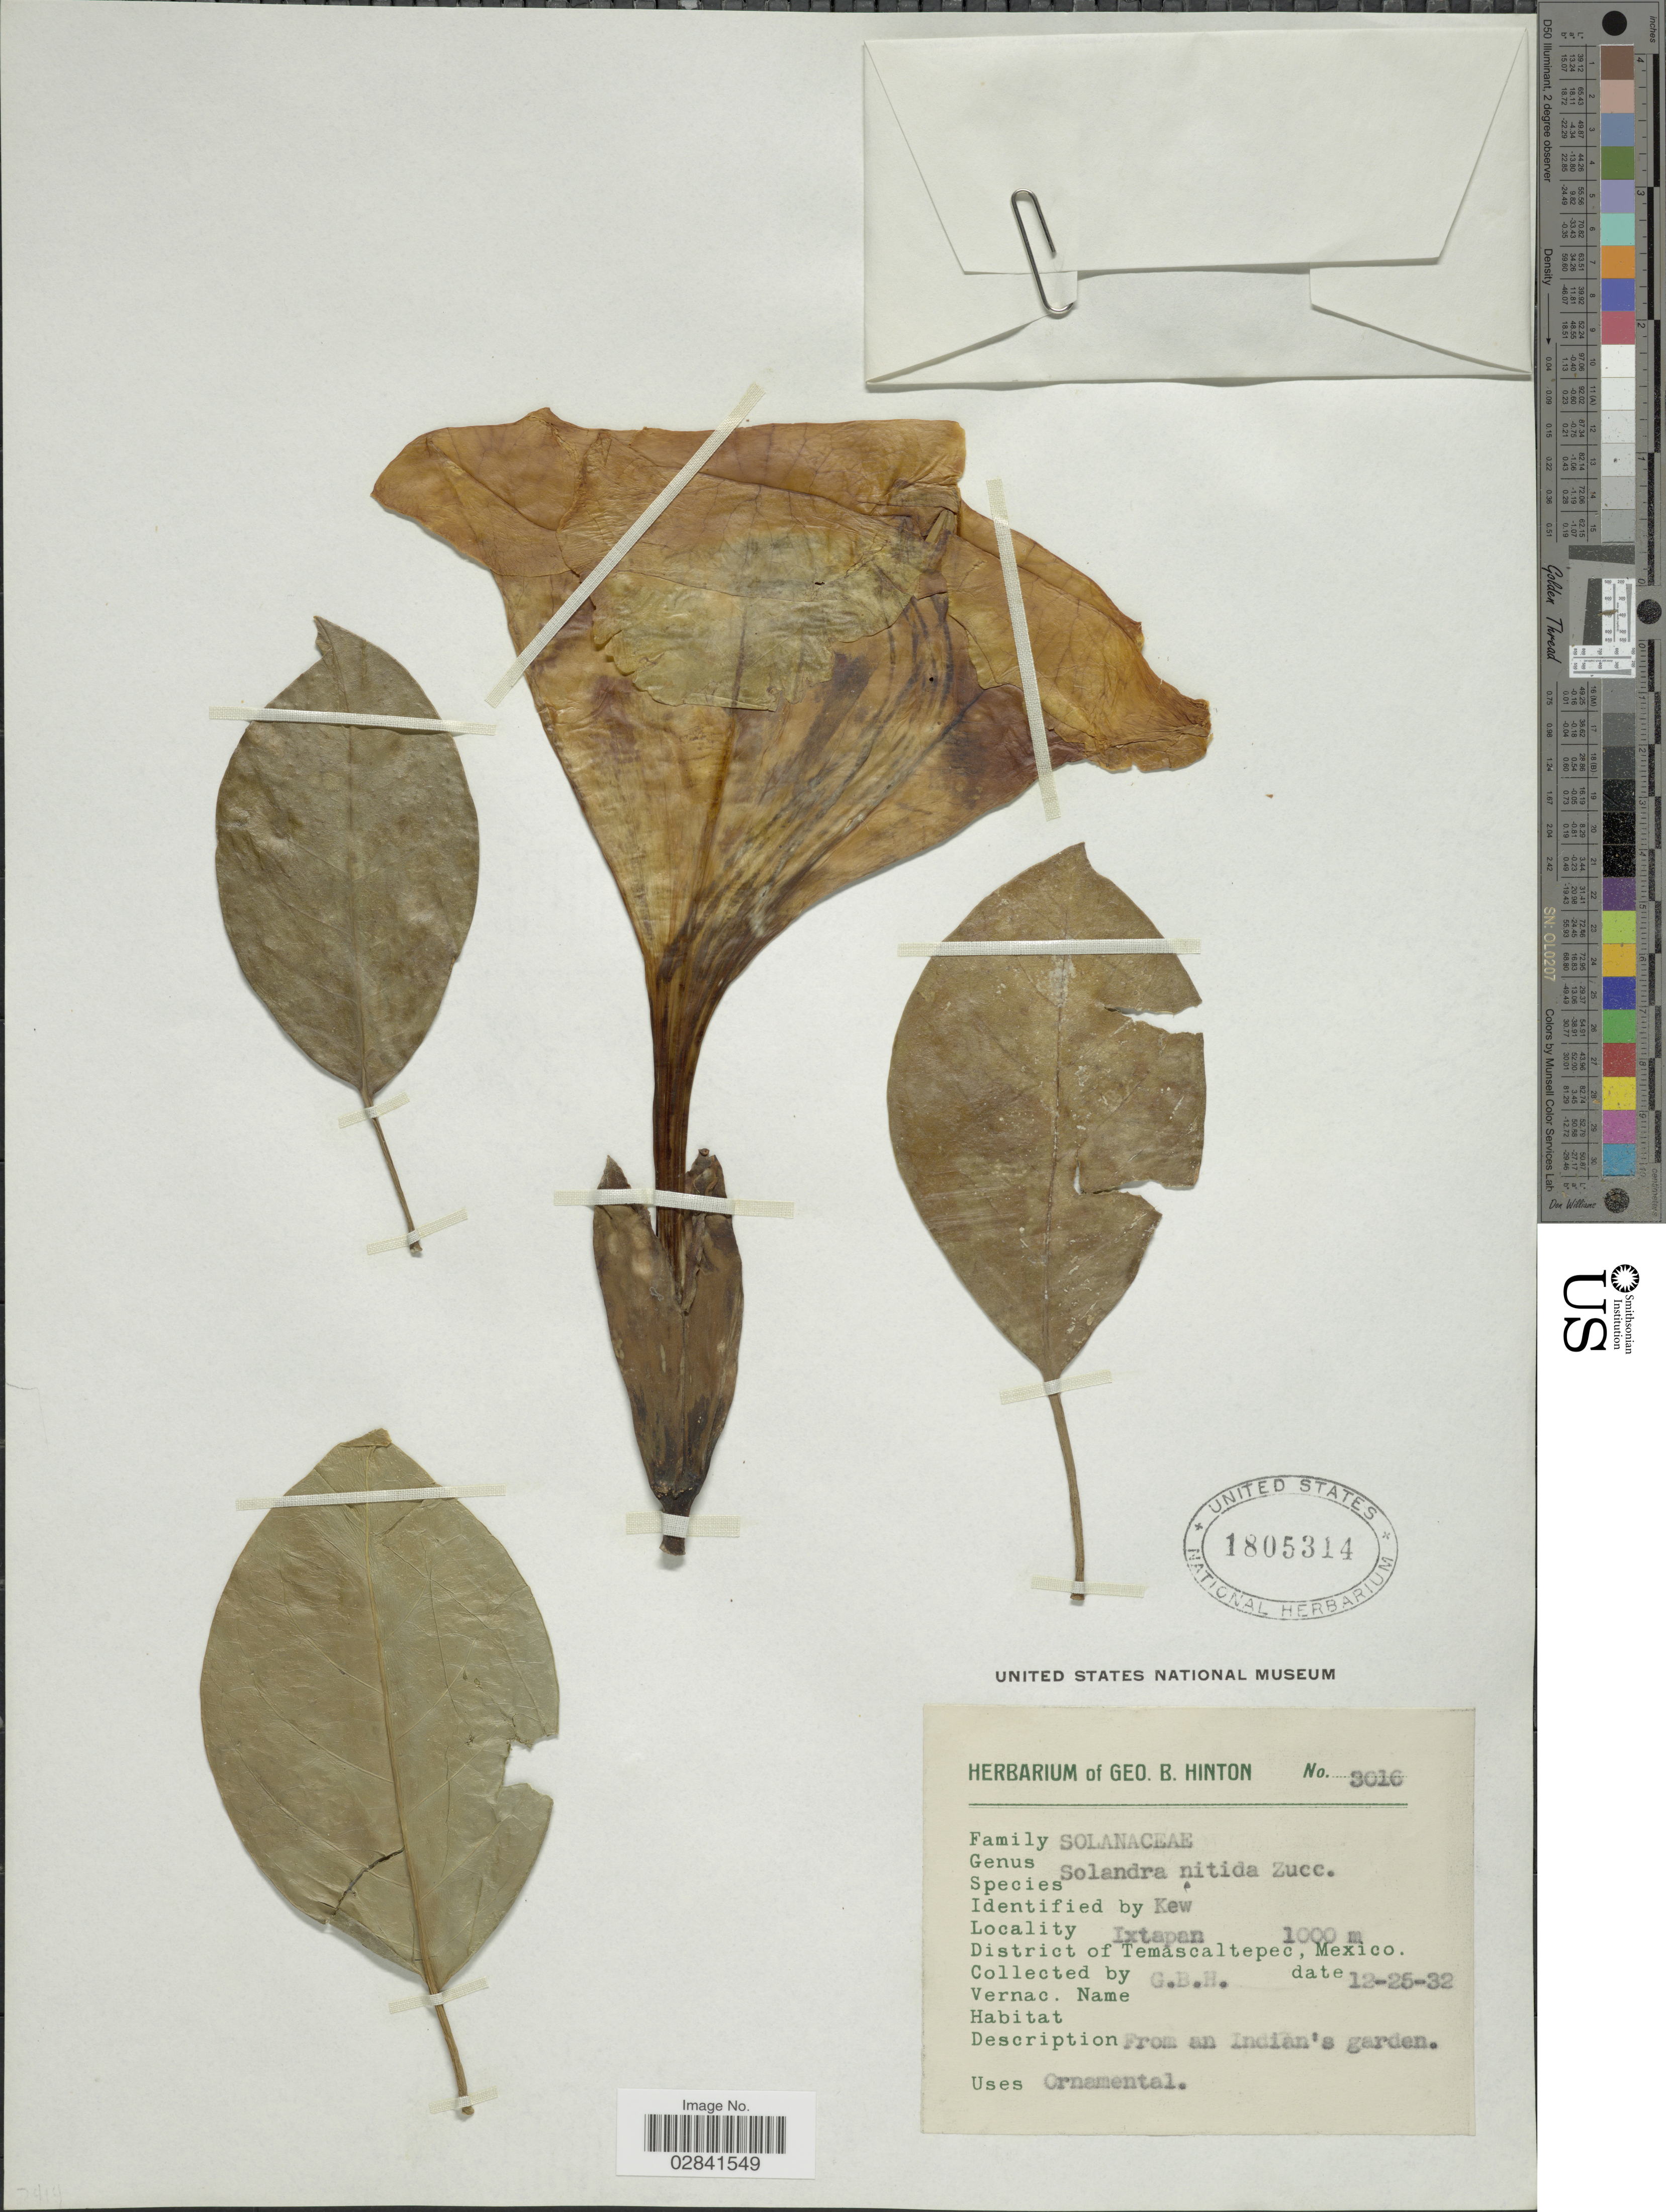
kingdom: Plantae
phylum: Tracheophyta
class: Magnoliopsida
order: Solanales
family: Solanaceae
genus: Solandra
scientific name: Solandra maxima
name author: (Sessé & Moc.) P.S. Green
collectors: G. B. Hinton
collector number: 3016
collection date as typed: Transcribed d/m/y: 25/12/32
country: Mexico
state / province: México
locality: Ixtapan. District of Temascaltepec.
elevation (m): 1000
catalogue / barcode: US 1805314